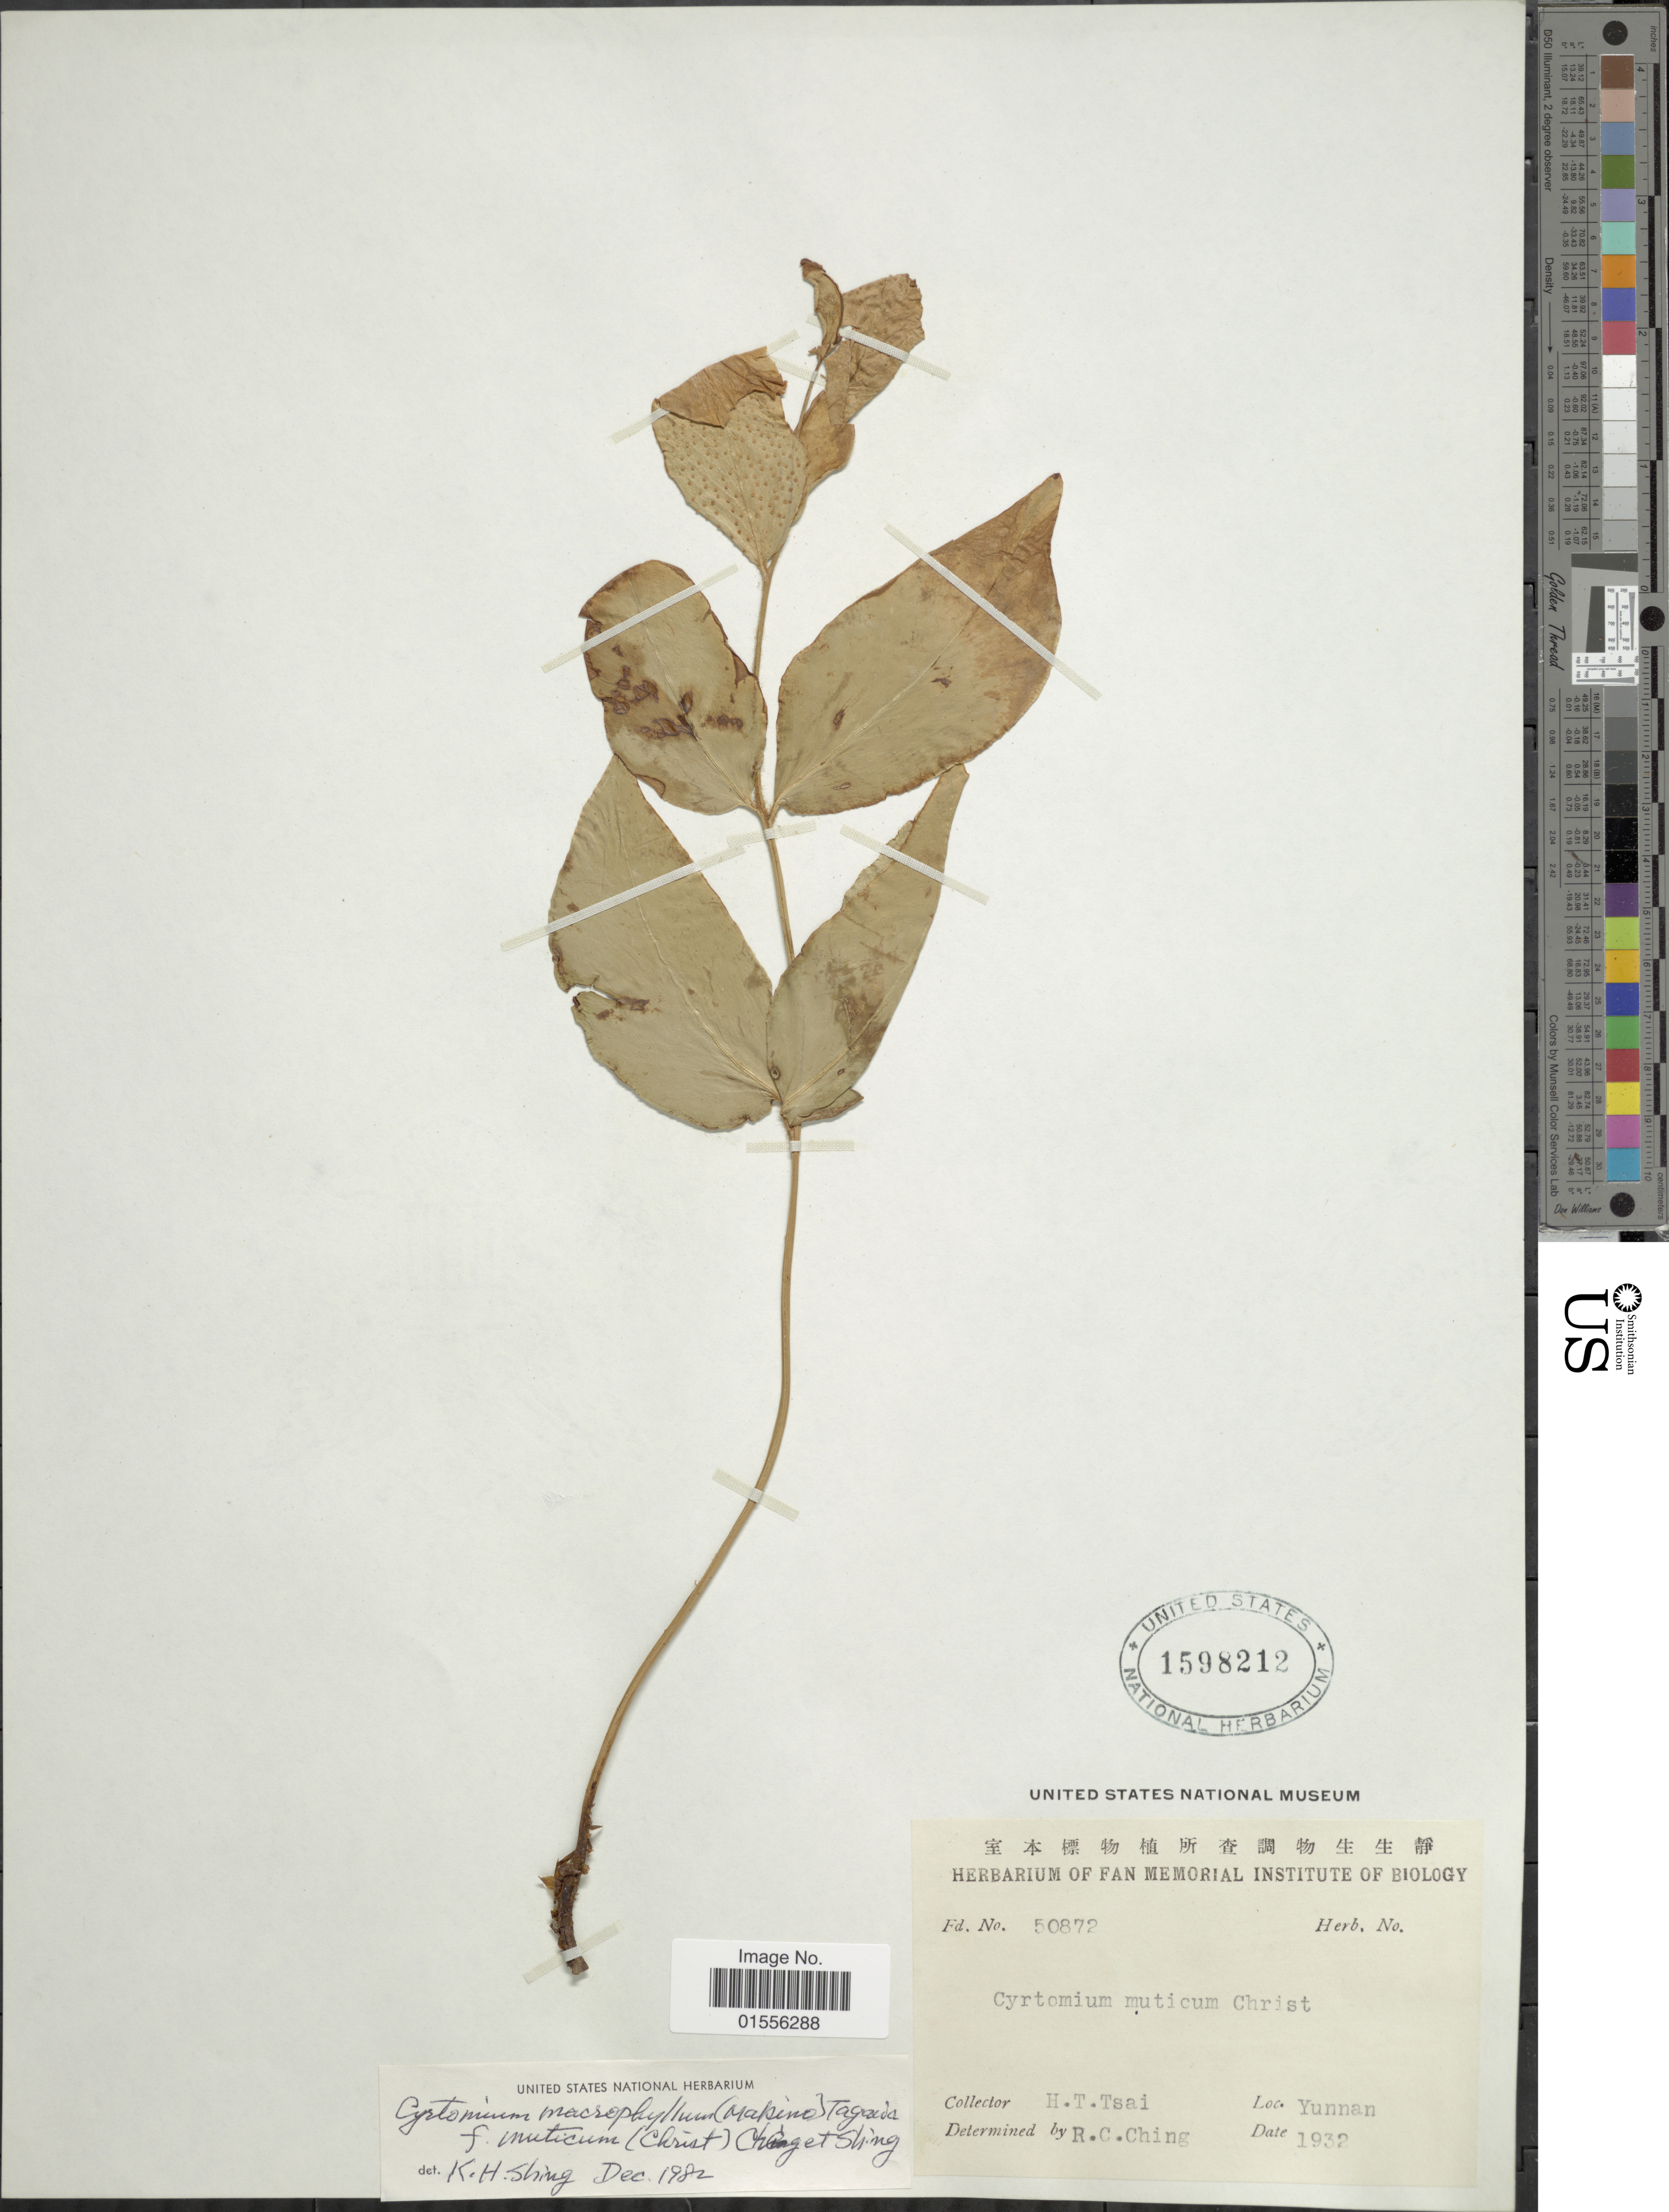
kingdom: Plantae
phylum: Tracheophyta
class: Polypodiopsida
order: Polypodiales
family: Dryopteridaceae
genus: Cyrtomium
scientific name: Cyrtomium macrophyllum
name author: (Makino) Tagawa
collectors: H. Tsai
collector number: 50872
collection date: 1932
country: China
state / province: Yunnan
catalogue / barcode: US 1598212